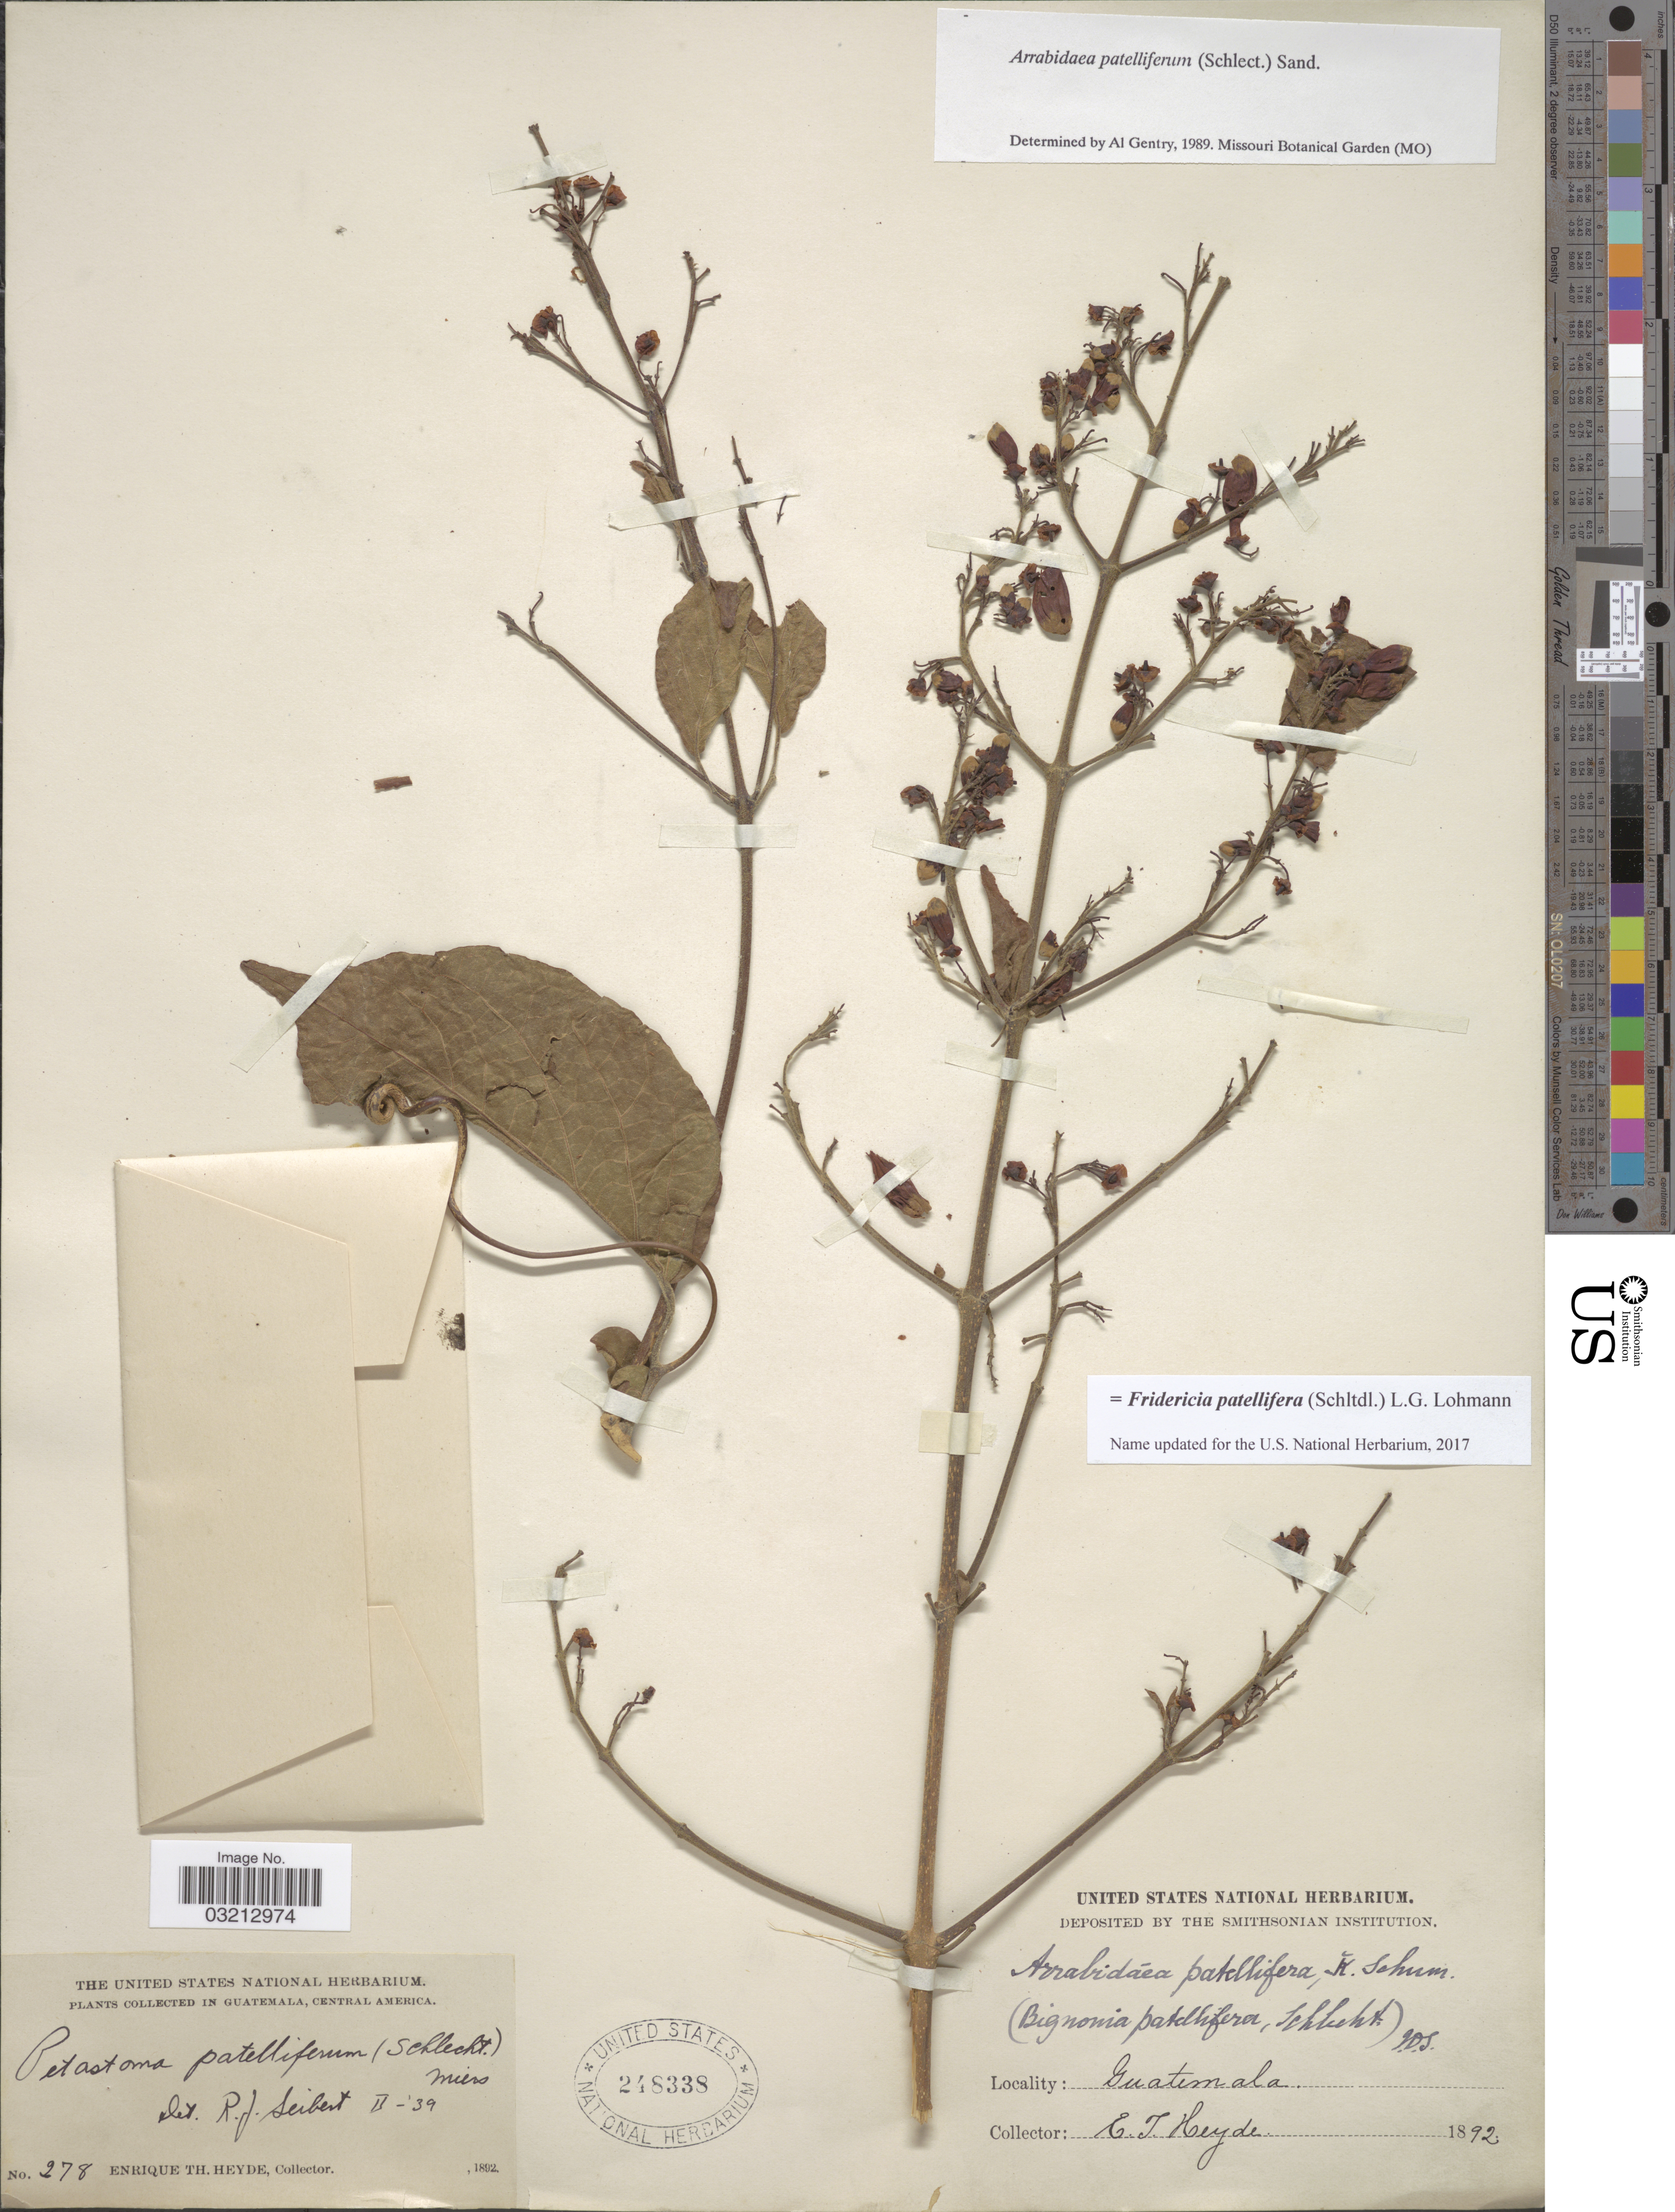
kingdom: Plantae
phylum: Tracheophyta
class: Magnoliopsida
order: Lamiales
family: Bignoniaceae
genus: Fridericia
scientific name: Fridericia patellifera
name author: (Schltdl.) L.G. Lohmann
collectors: E. T. Heyde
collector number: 278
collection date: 1892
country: Guatemala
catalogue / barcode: US 248338